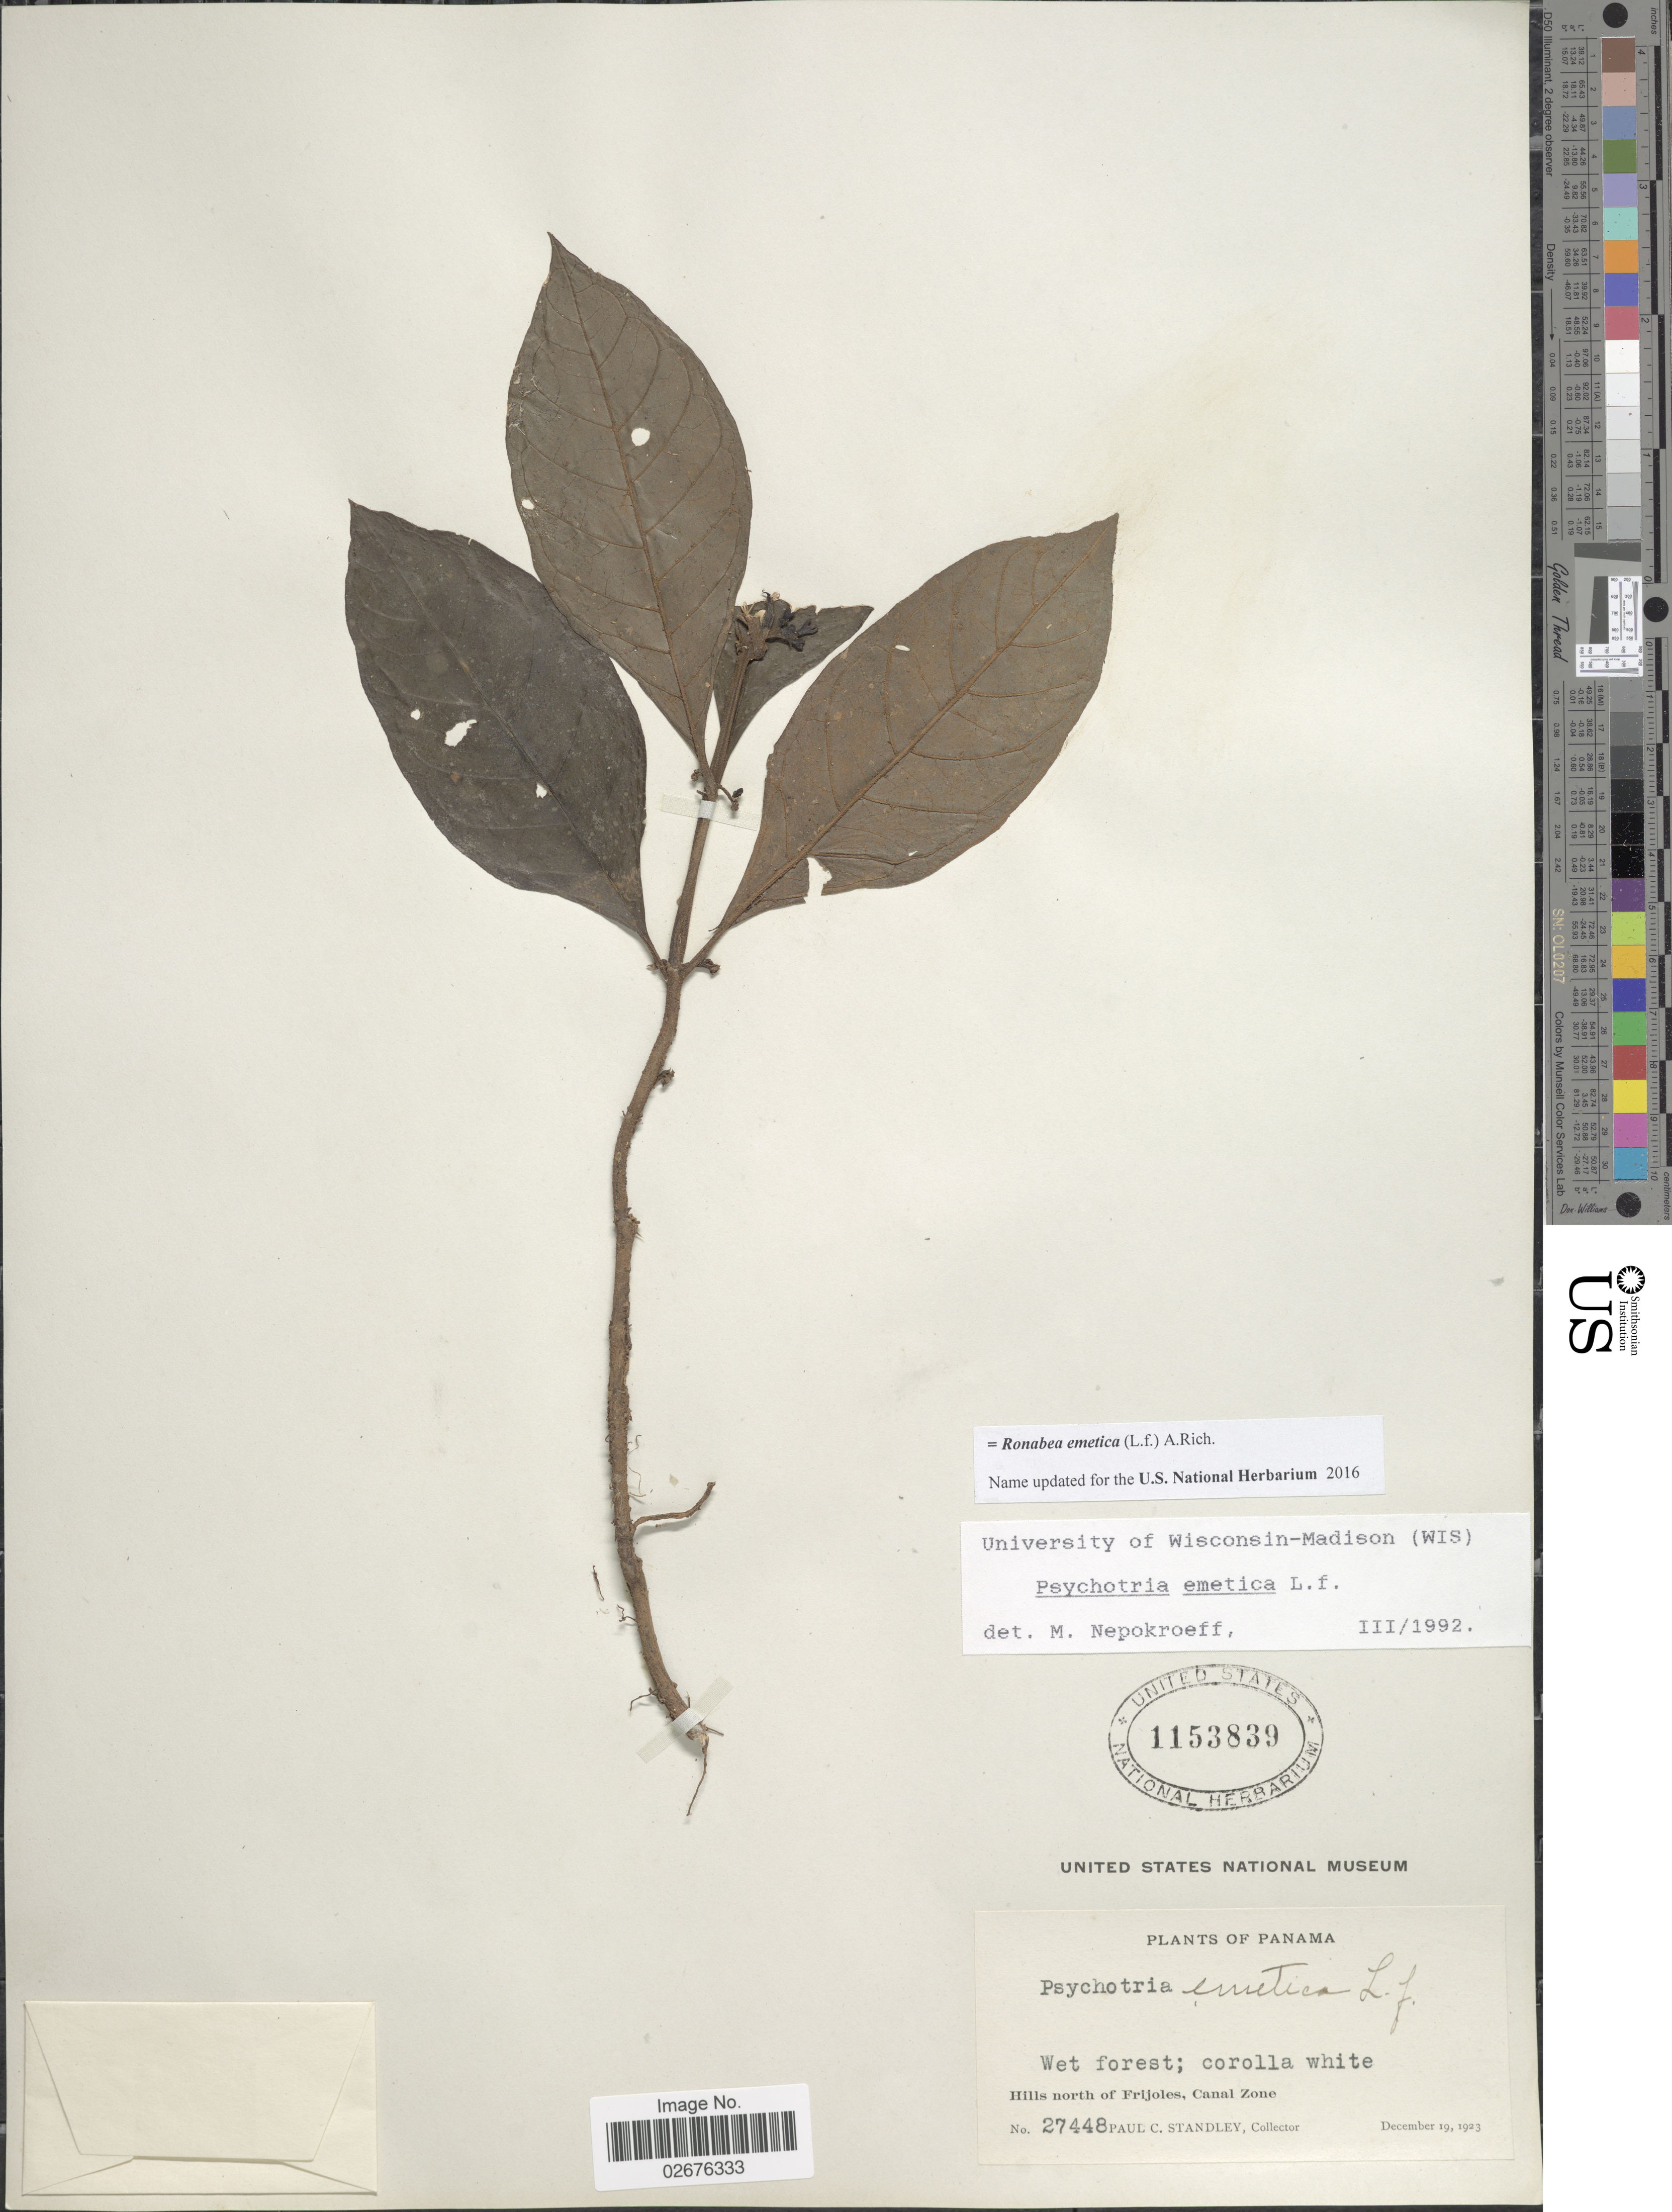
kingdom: Plantae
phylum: Tracheophyta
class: Magnoliopsida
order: Gentianales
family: Rubiaceae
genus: Ronabea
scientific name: Ronabea emetica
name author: (L. f.) A. Rich.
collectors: P. C. Standley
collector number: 27448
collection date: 1923-12-19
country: Panama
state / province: Colón / Panamá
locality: Hills north of Frijoles, Canal Zone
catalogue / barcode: US 1153839